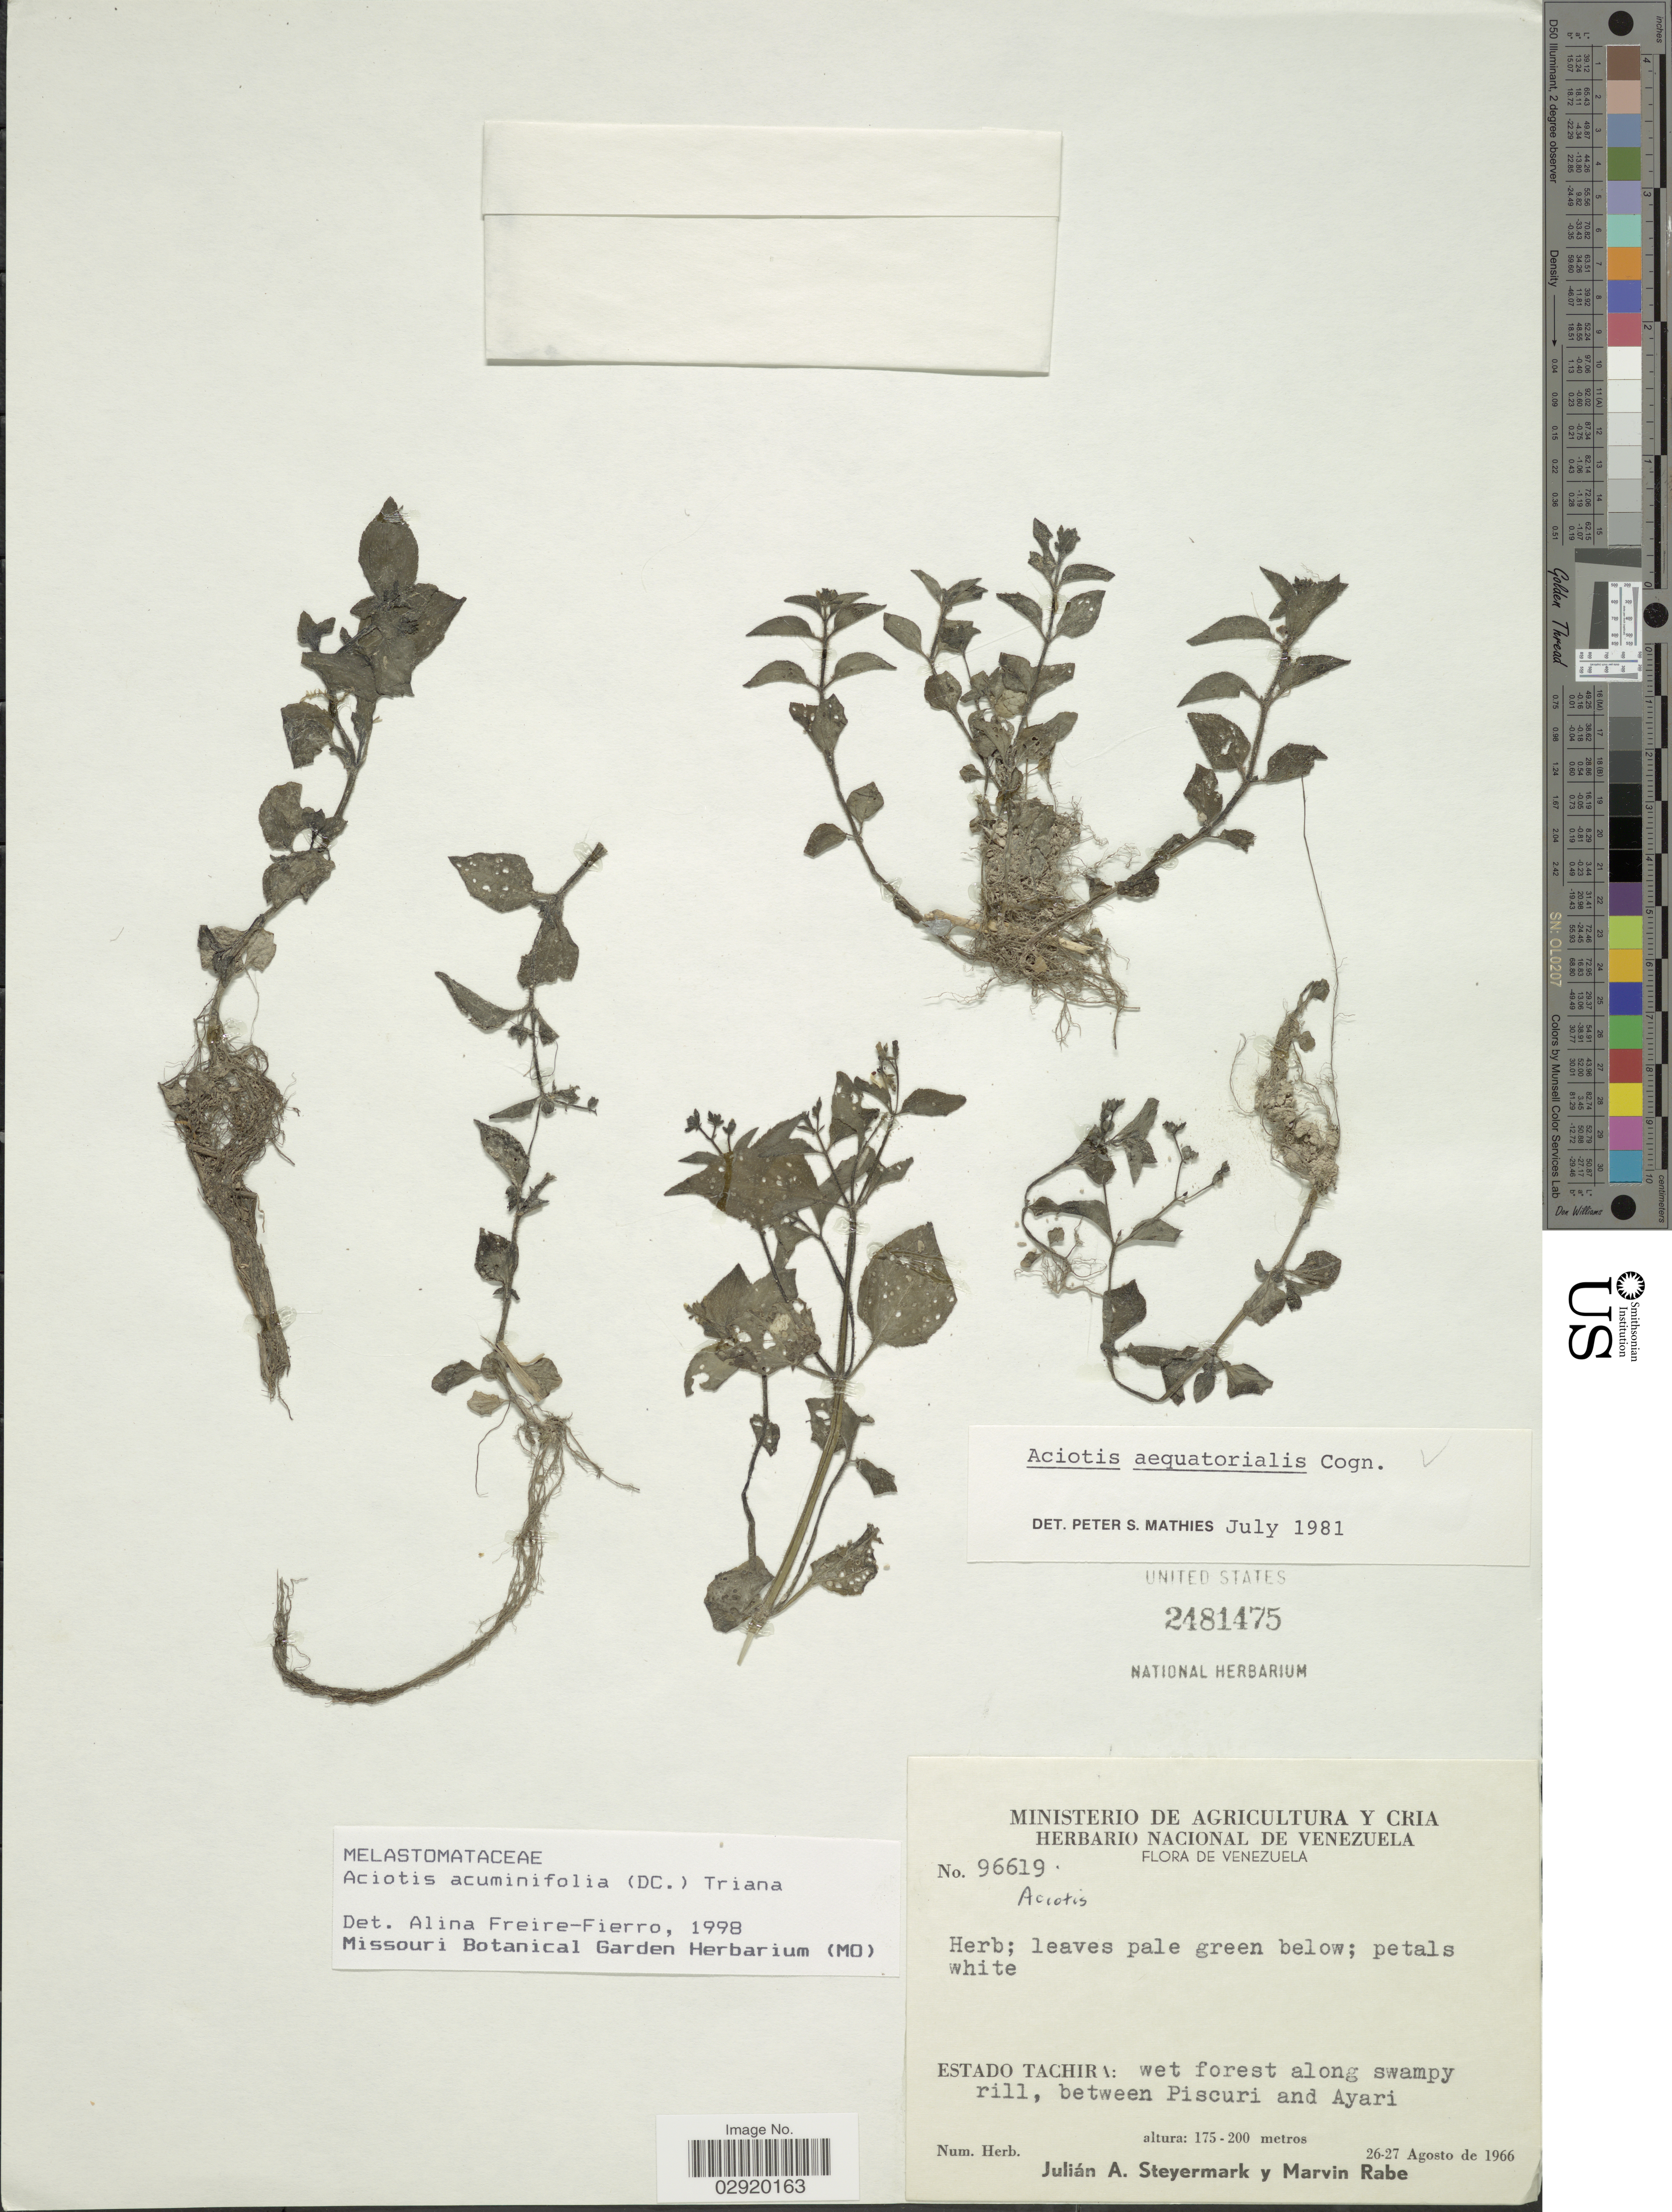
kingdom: Plantae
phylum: Tracheophyta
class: Magnoliopsida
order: Myrtales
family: Melastomataceae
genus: Aciotis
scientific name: Aciotis sp.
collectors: J. Steyermark & M. Rabe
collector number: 96619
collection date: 1966-08-26/1966-08-27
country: Venezuela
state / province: Tachira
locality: Wet forest along swampy rill, between Piscuri and Ayari.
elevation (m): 175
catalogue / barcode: US 2481475